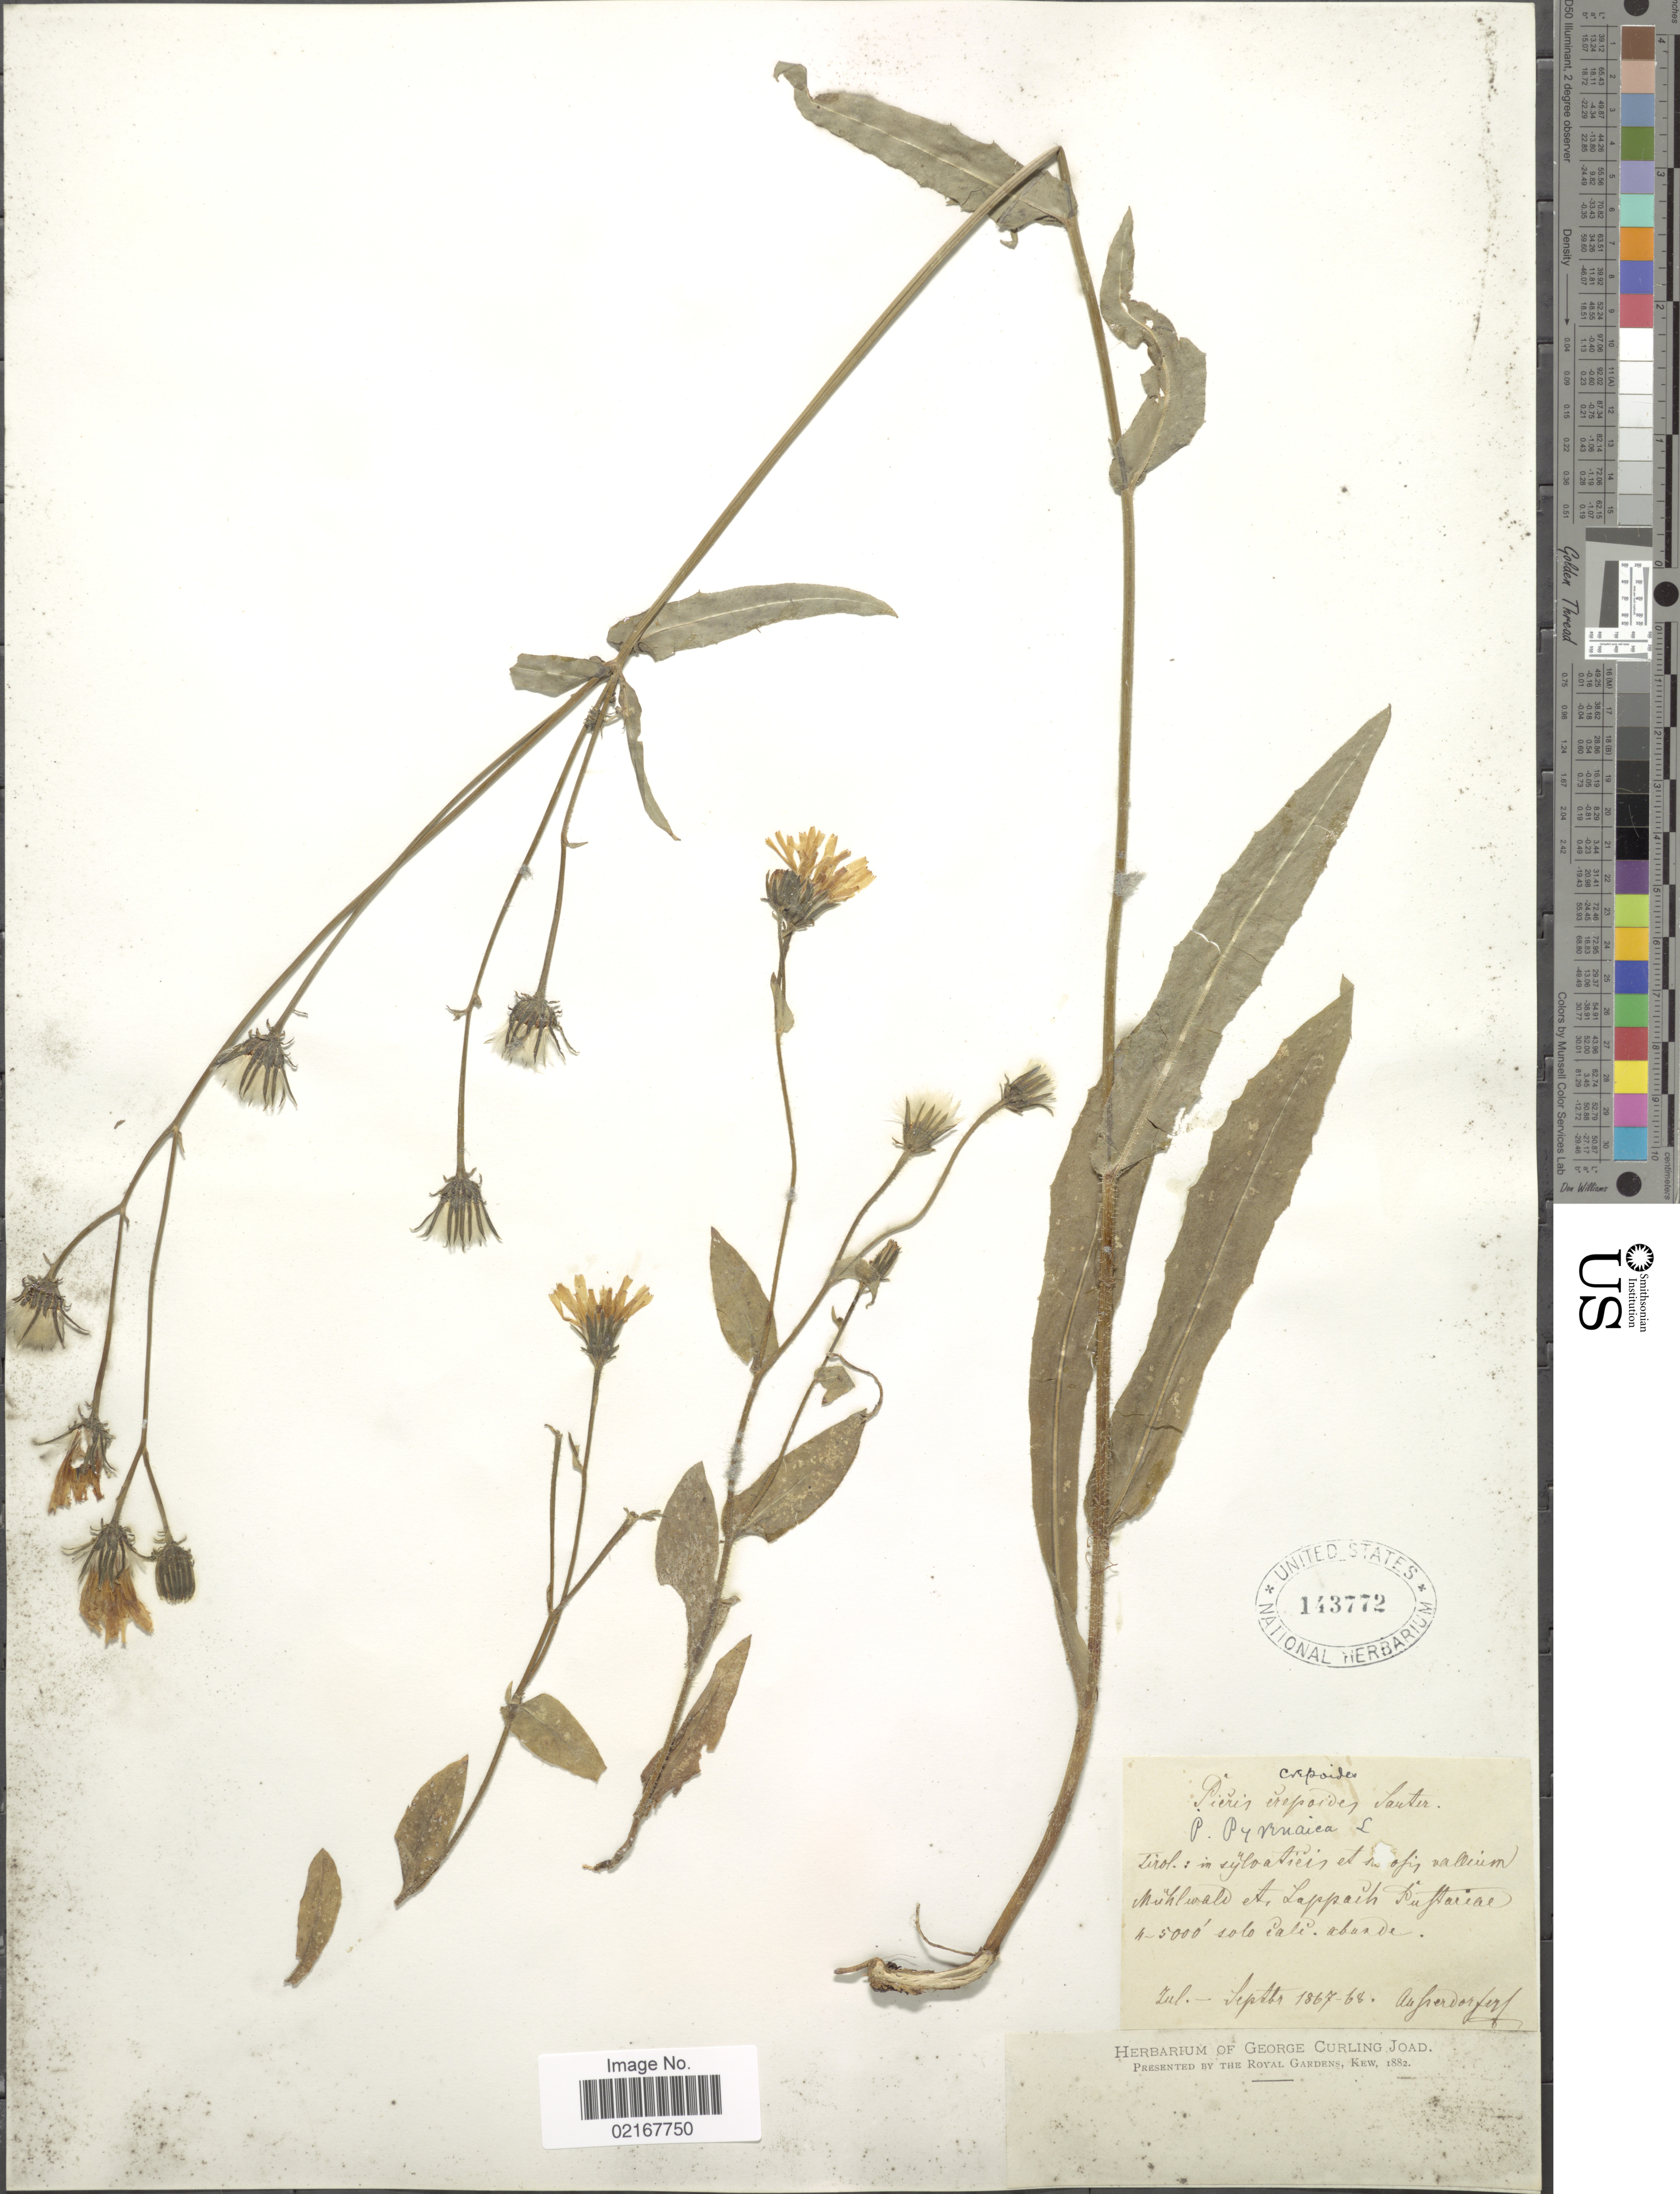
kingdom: Plantae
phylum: Tracheophyta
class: Magnoliopsida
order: Asterales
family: Asteraceae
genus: Picris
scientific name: Picris hieracioides subsp. umbellata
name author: (Schrank) Ces.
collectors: Aufsersdorfer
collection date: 1867-07/1868-09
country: Austria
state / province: Tirol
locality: Muhlwale et Lappach Puftariae [interpreted]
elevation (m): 1219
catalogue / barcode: US 143772